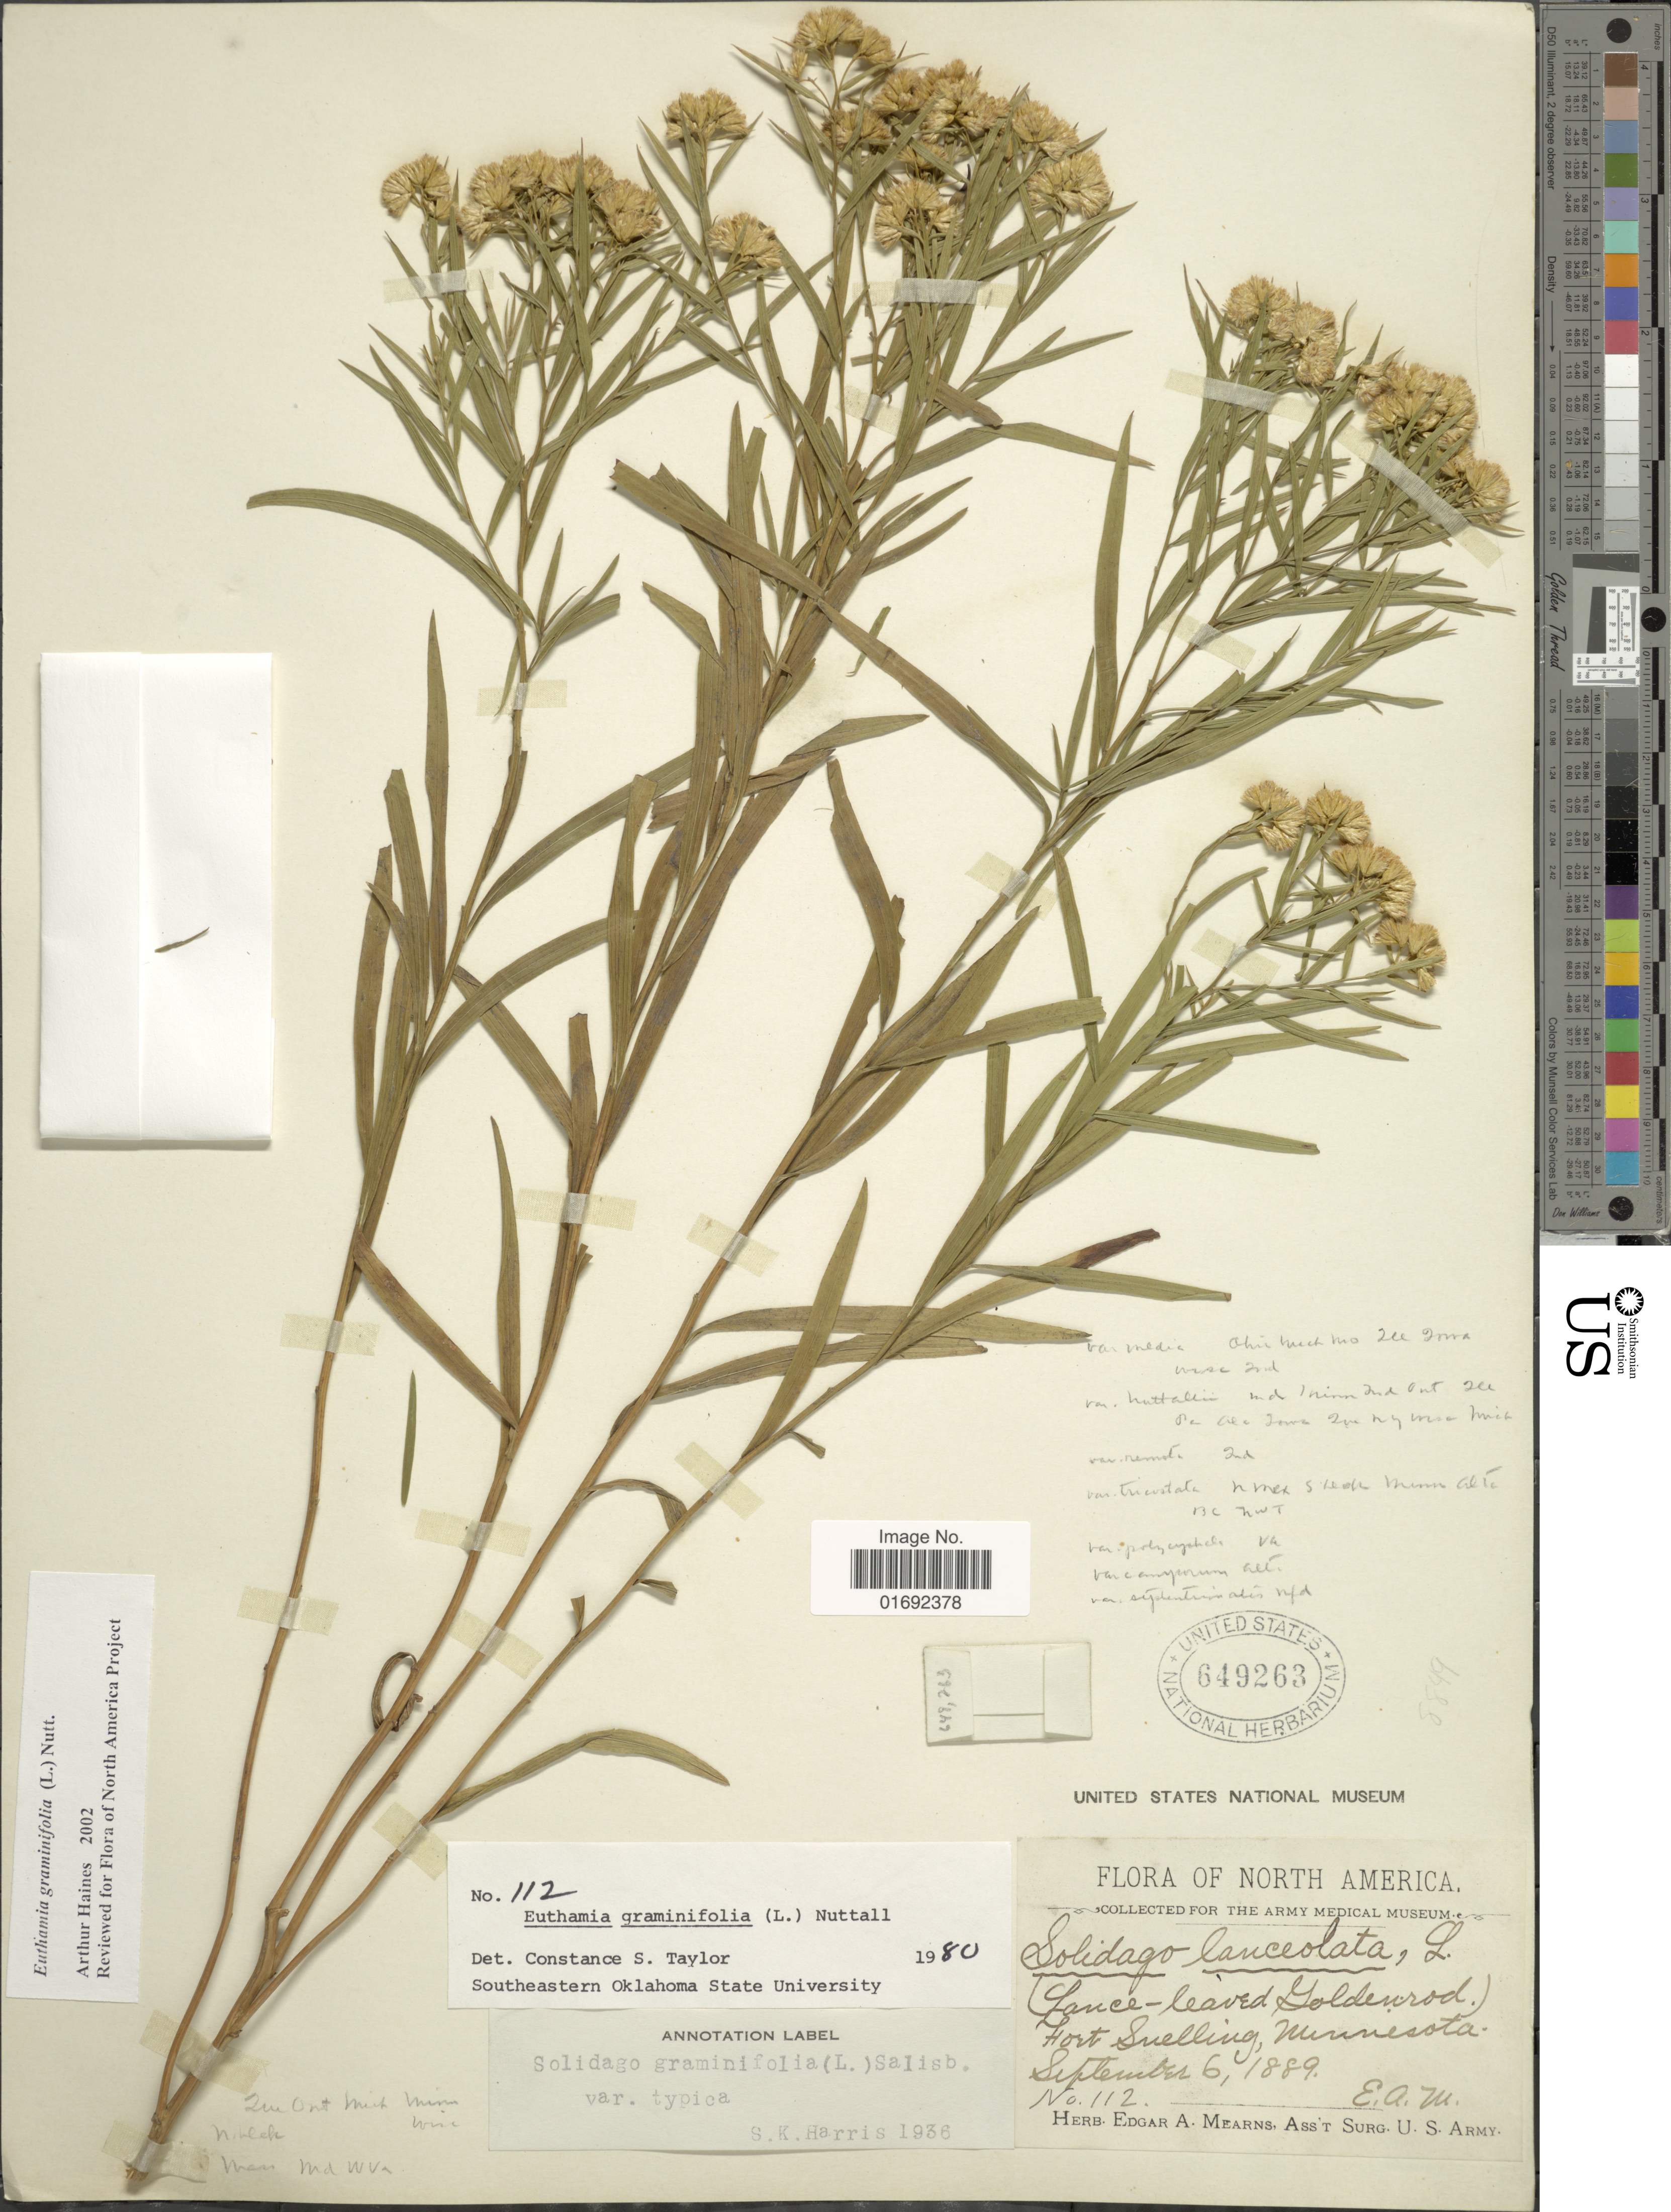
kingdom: Plantae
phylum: Tracheophyta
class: Magnoliopsida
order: Asterales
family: Asteraceae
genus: Euthamia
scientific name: Euthamia graminifolia var. major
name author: (Michx.) Moldenke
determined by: Urbatsch, Lowell E., Curator (LSU), Louisiana State University (UNITED STATES)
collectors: E. A. Mearns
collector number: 112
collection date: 1889-09-06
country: United States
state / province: Minnesota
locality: Fort Snelling.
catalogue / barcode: US 649263